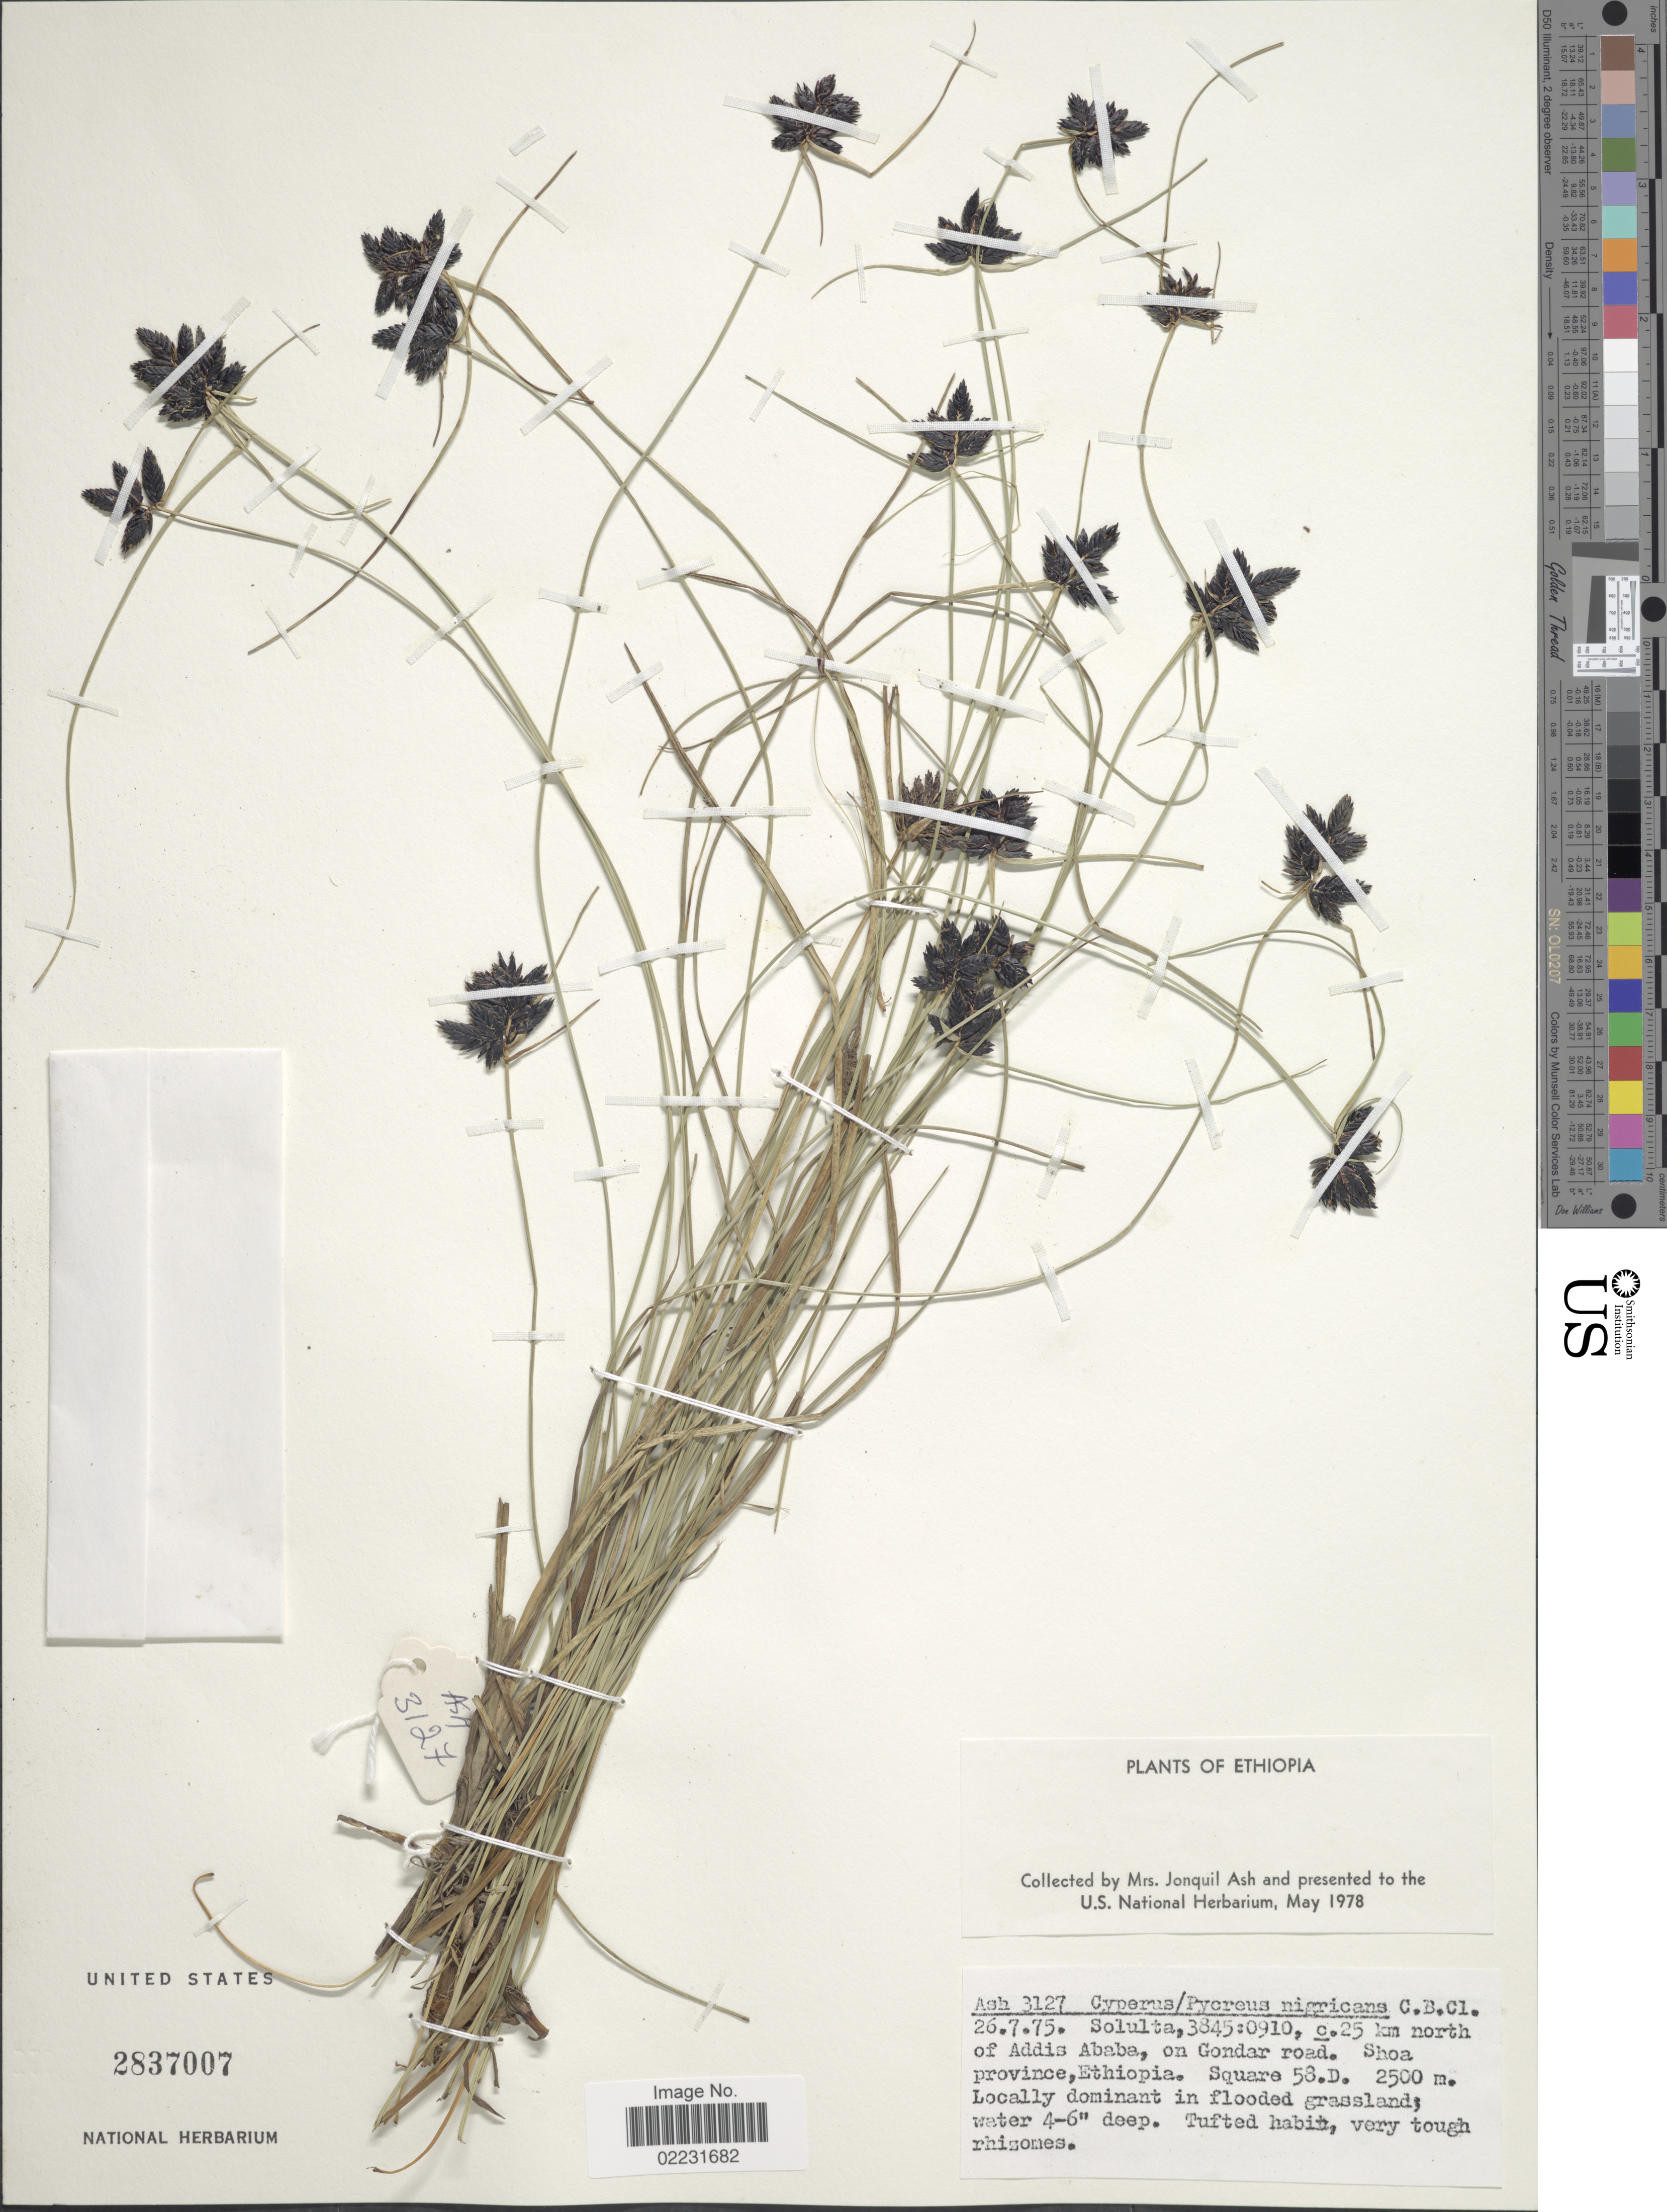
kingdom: Plantae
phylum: Tracheophyta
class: Liliopsida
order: Poales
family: Cyperaceae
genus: Cyperus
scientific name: Cyperus nigricans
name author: Steud.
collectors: J. Ash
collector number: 3127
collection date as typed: Transcribed d/m/y: 26/7/75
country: Ethiopia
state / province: Addis Ababa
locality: Solulta, c. 25 km north of Addis Ababa, on Gondar Road, Shoa Province, Square 58D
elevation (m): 2500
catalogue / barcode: US 2837007